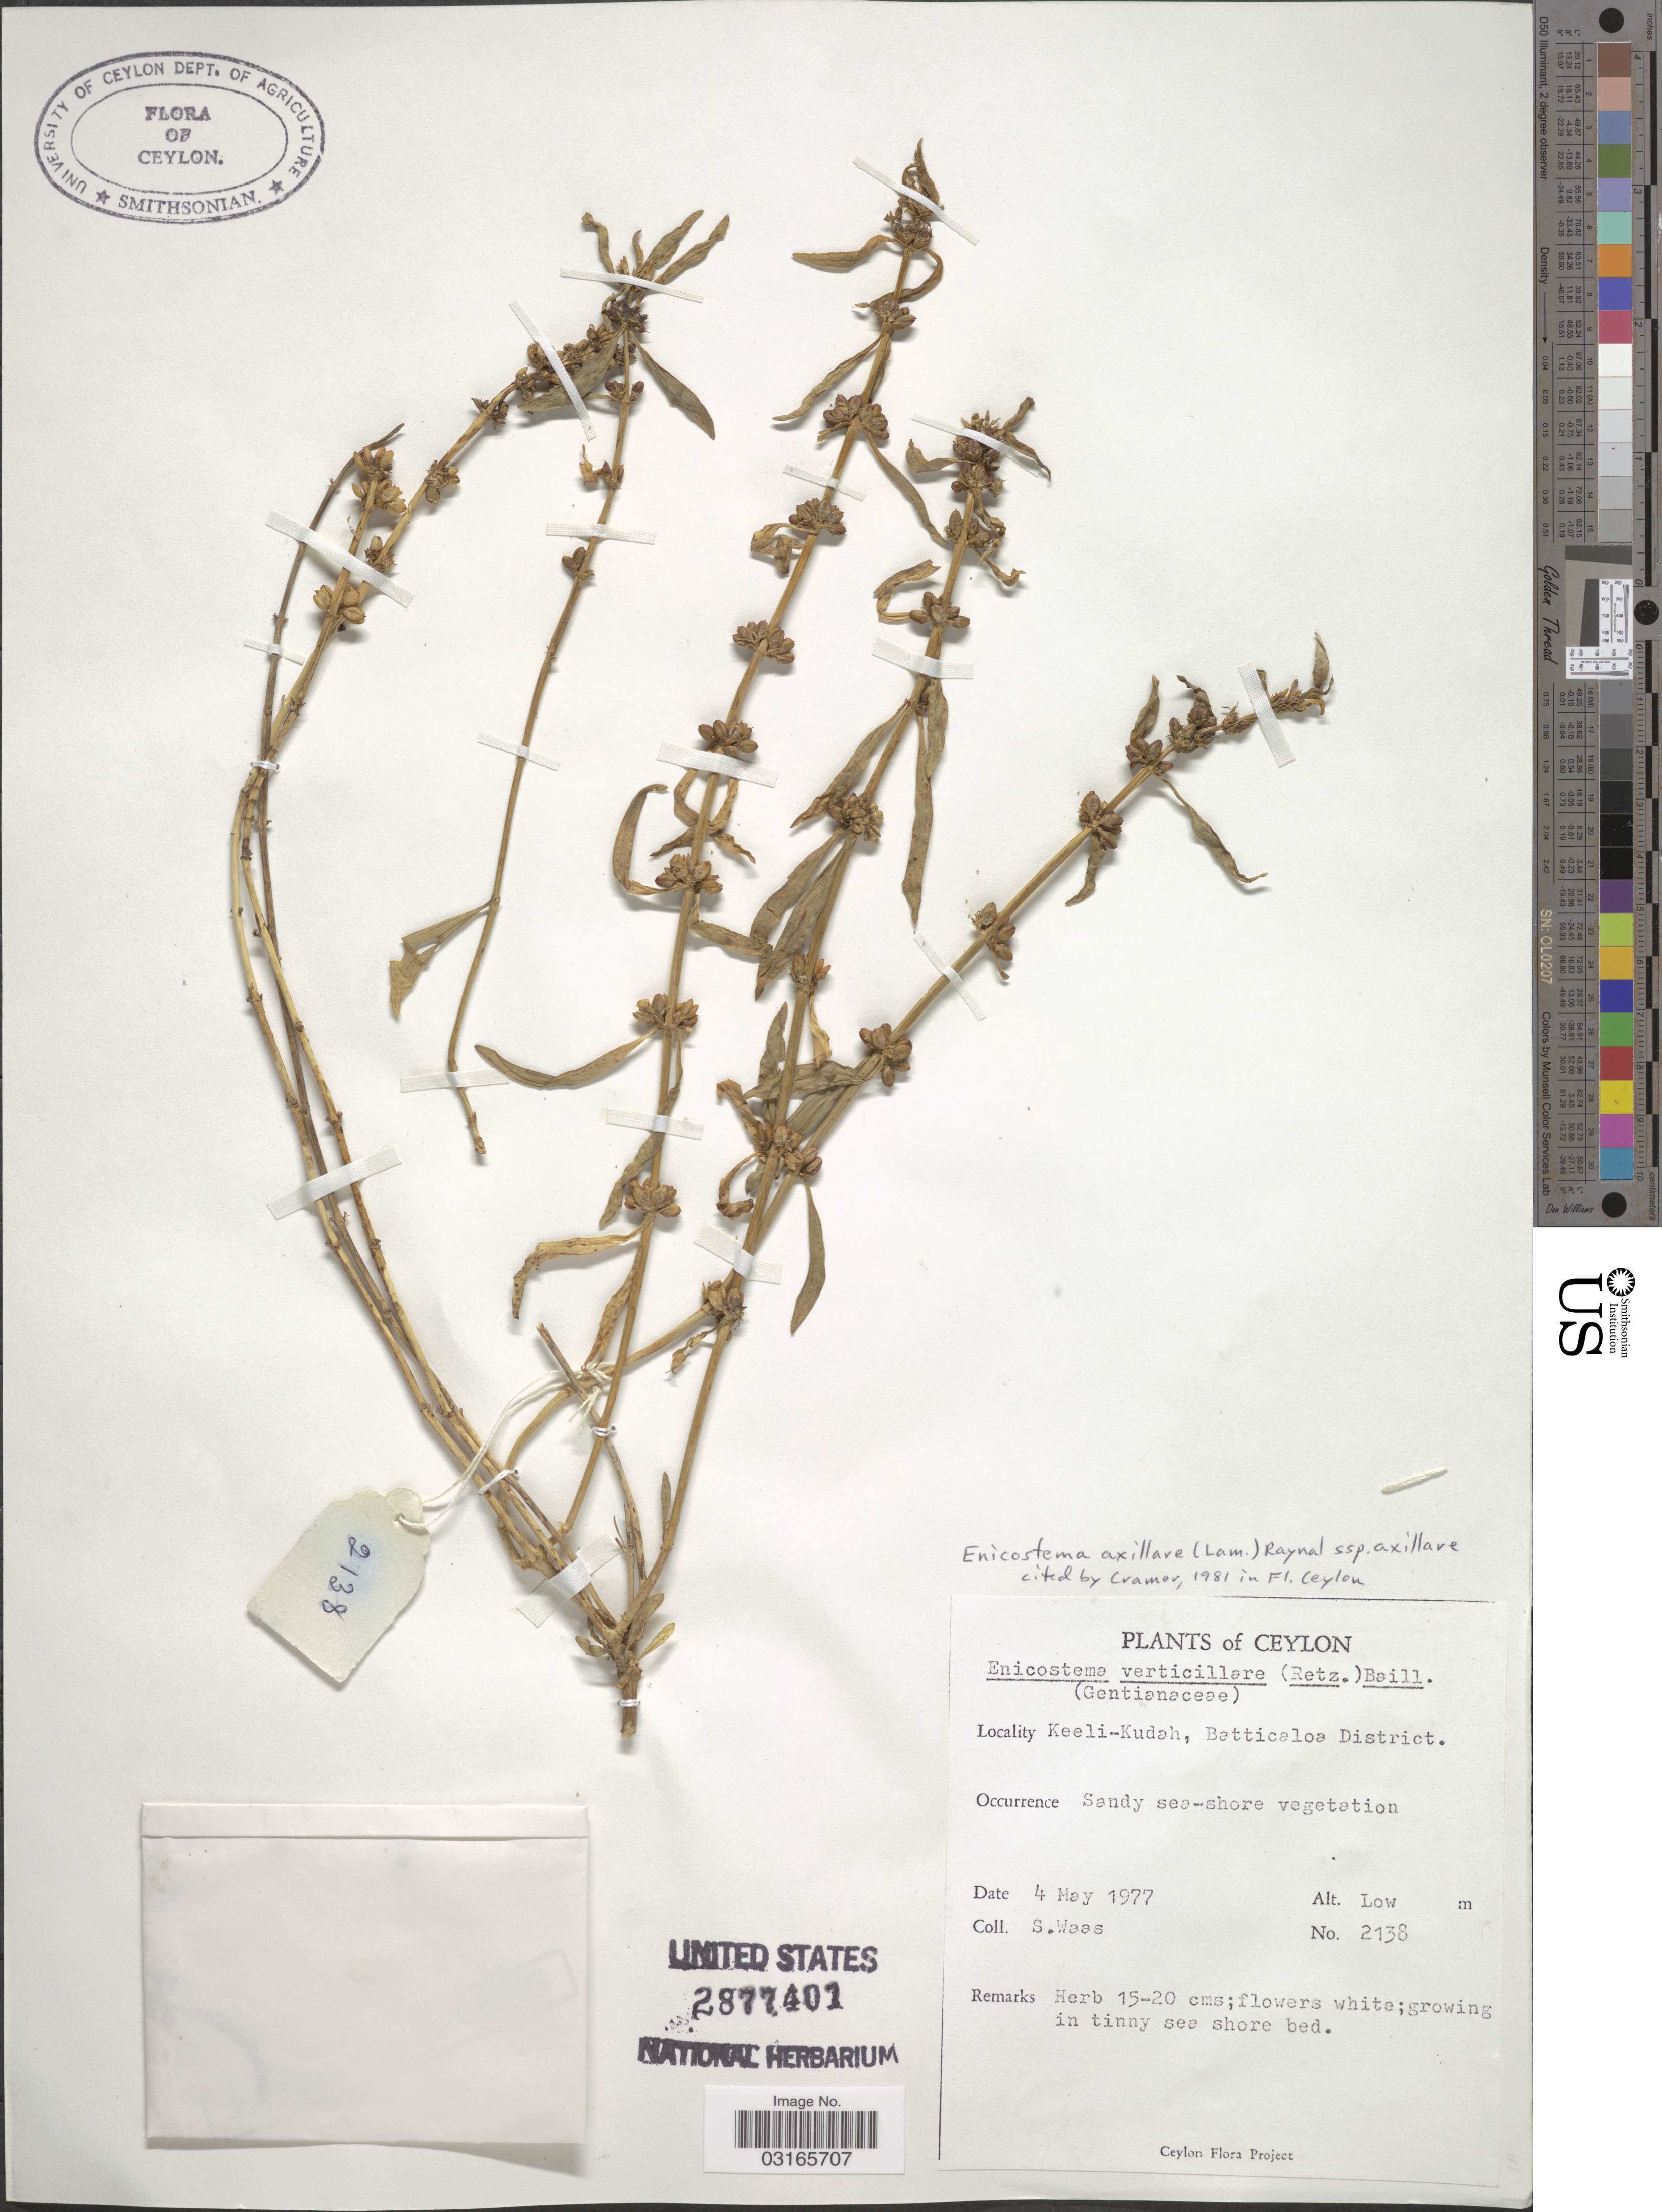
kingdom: Plantae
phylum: Tracheophyta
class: Magnoliopsida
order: Gentianales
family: Gentianaceae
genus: Enicostema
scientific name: Enicostema axillare subsp. axillare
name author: (Poir. ex Lam.) A. Raynal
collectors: S. Waas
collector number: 2138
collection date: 1977-05-04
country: Sri Lanka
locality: Ceylon. Keeli-Kudah, Batticaloa District.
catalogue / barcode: US 2877401